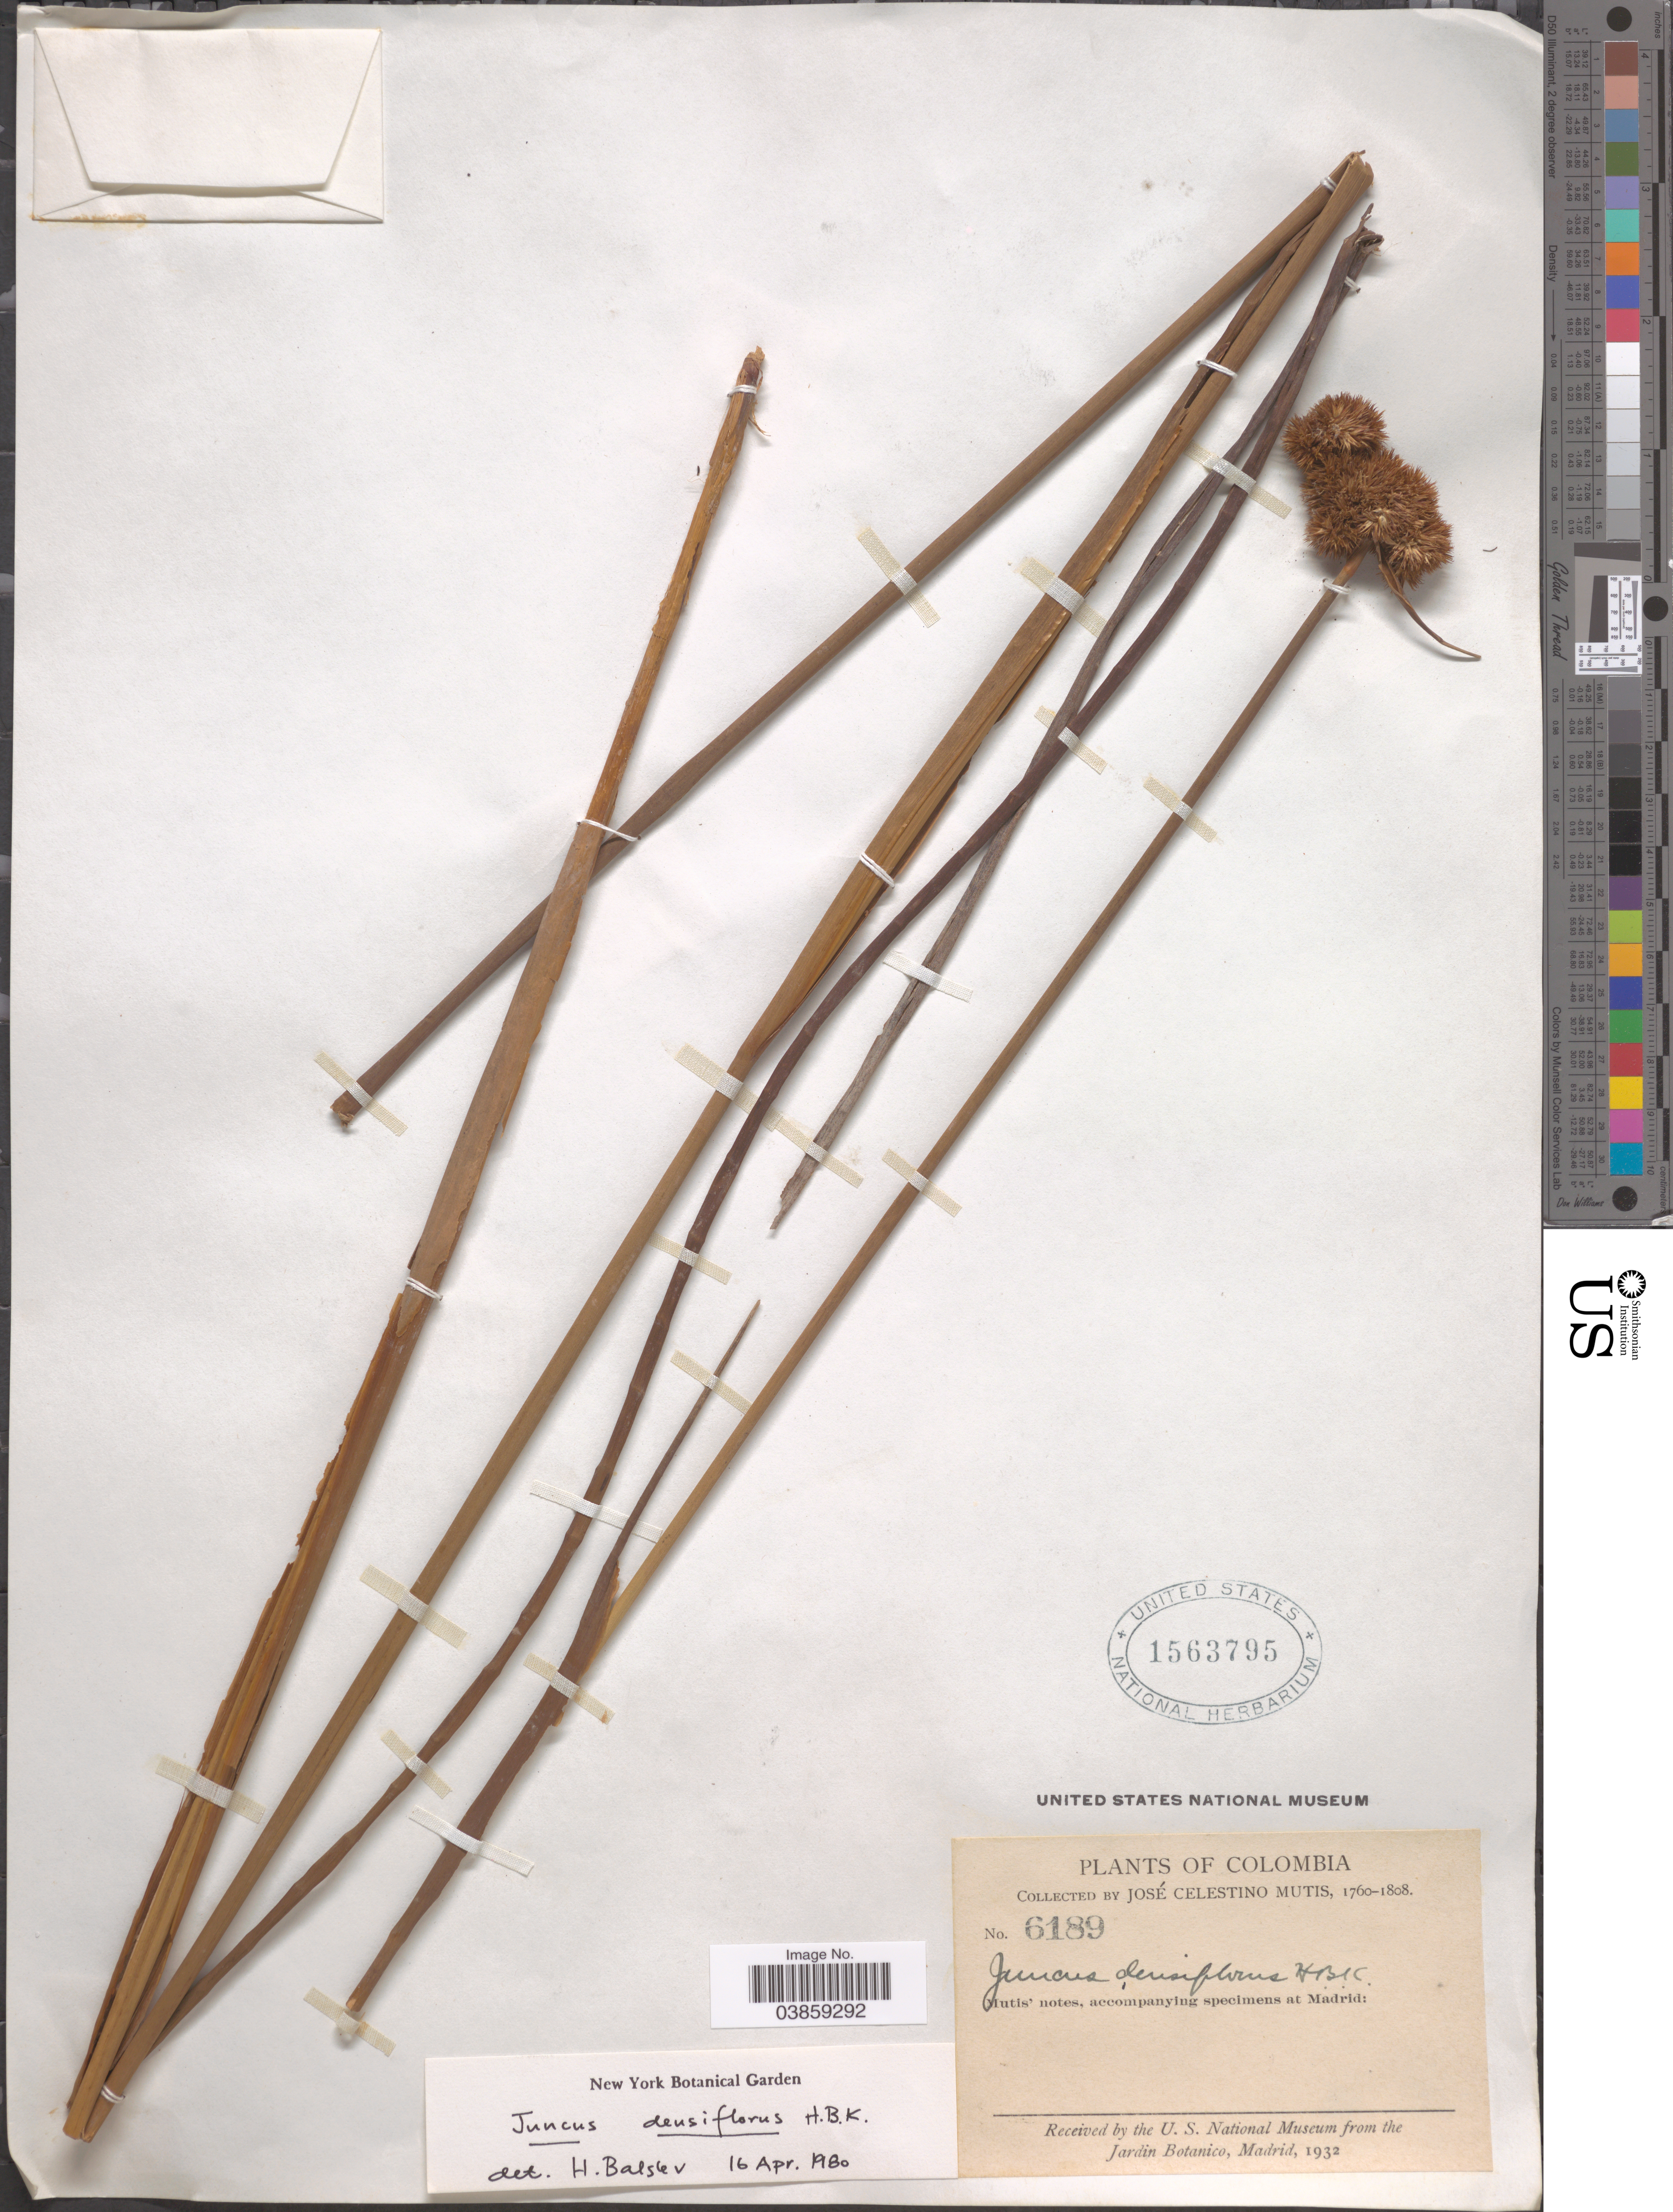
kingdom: Plantae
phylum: Tracheophyta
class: Liliopsida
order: Poales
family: Juncaceae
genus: Juncus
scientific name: Juncus densiflorus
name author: Kunth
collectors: J. C. B. Mutis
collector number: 6189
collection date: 1760/1808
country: Colombia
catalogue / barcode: US 1563795